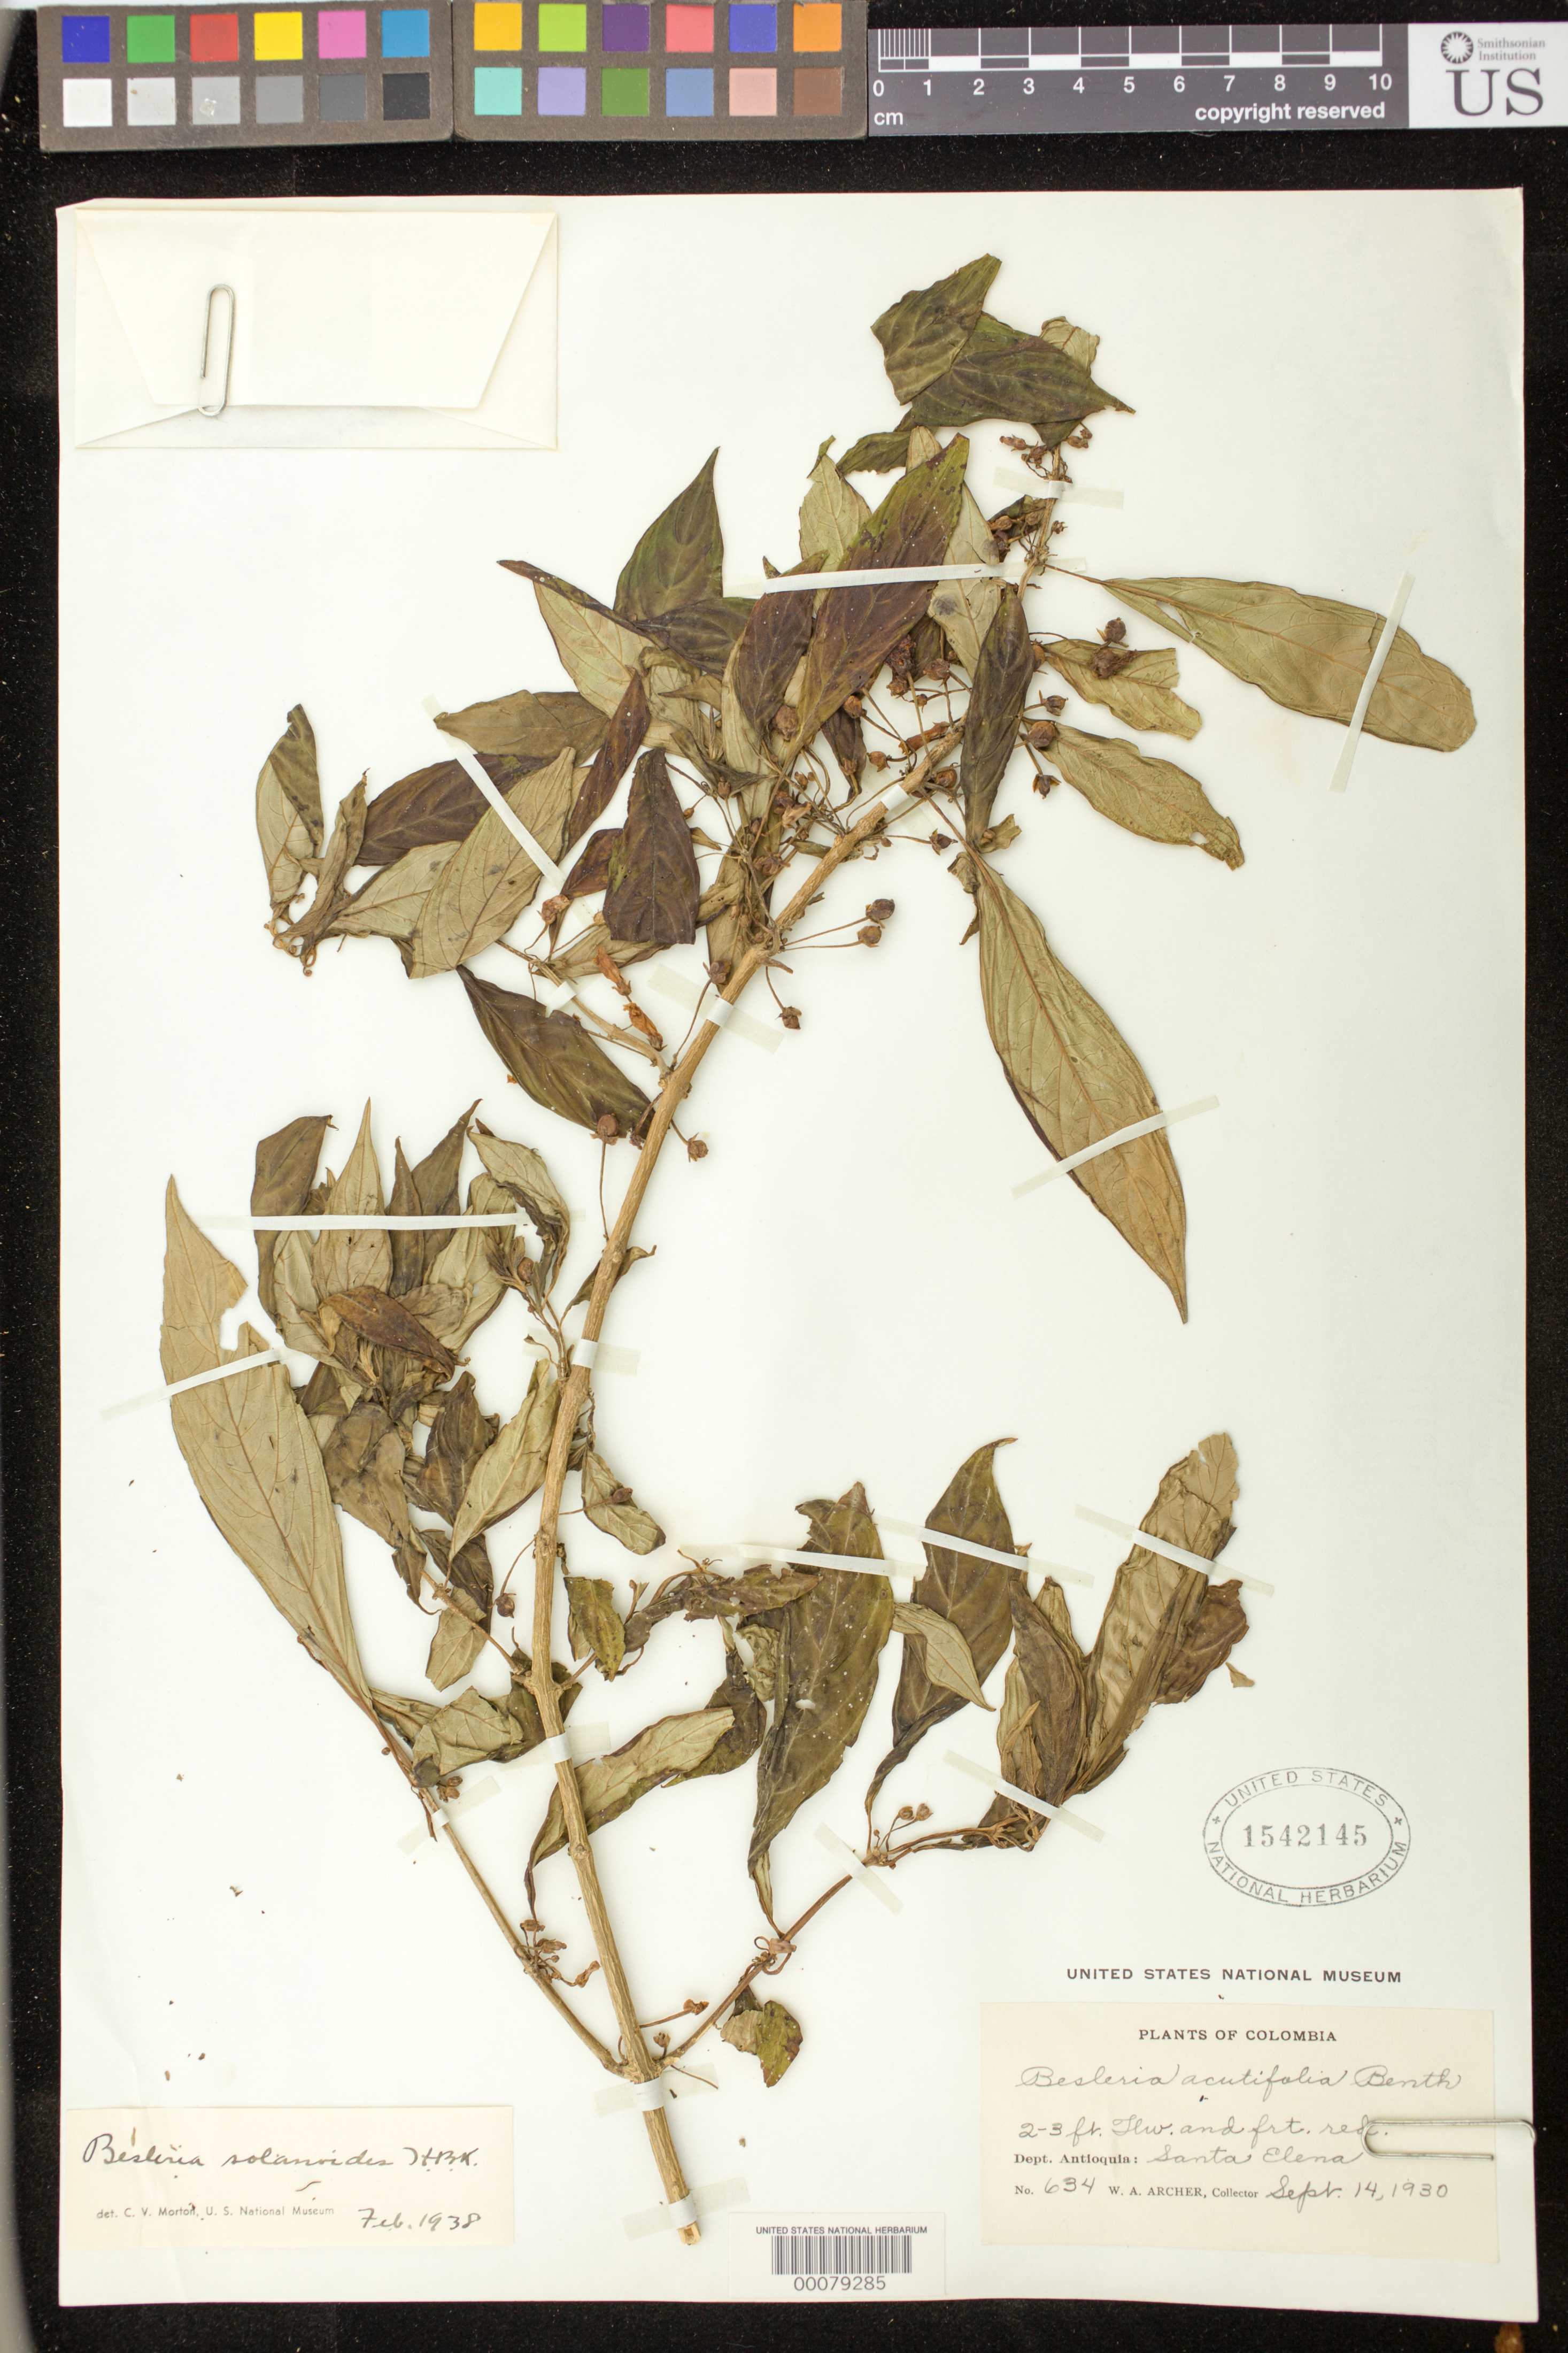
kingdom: Plantae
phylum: Tracheophyta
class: Magnoliopsida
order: Lamiales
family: Gesneriaceae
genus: Besleria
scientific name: Besleria solanoides var. solanoides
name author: Kunth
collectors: A. W. Archer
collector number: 634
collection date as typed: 14 Sep 1930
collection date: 1930-09-14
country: Colombia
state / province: Antioquia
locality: Santa Elena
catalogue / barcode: US 1542145